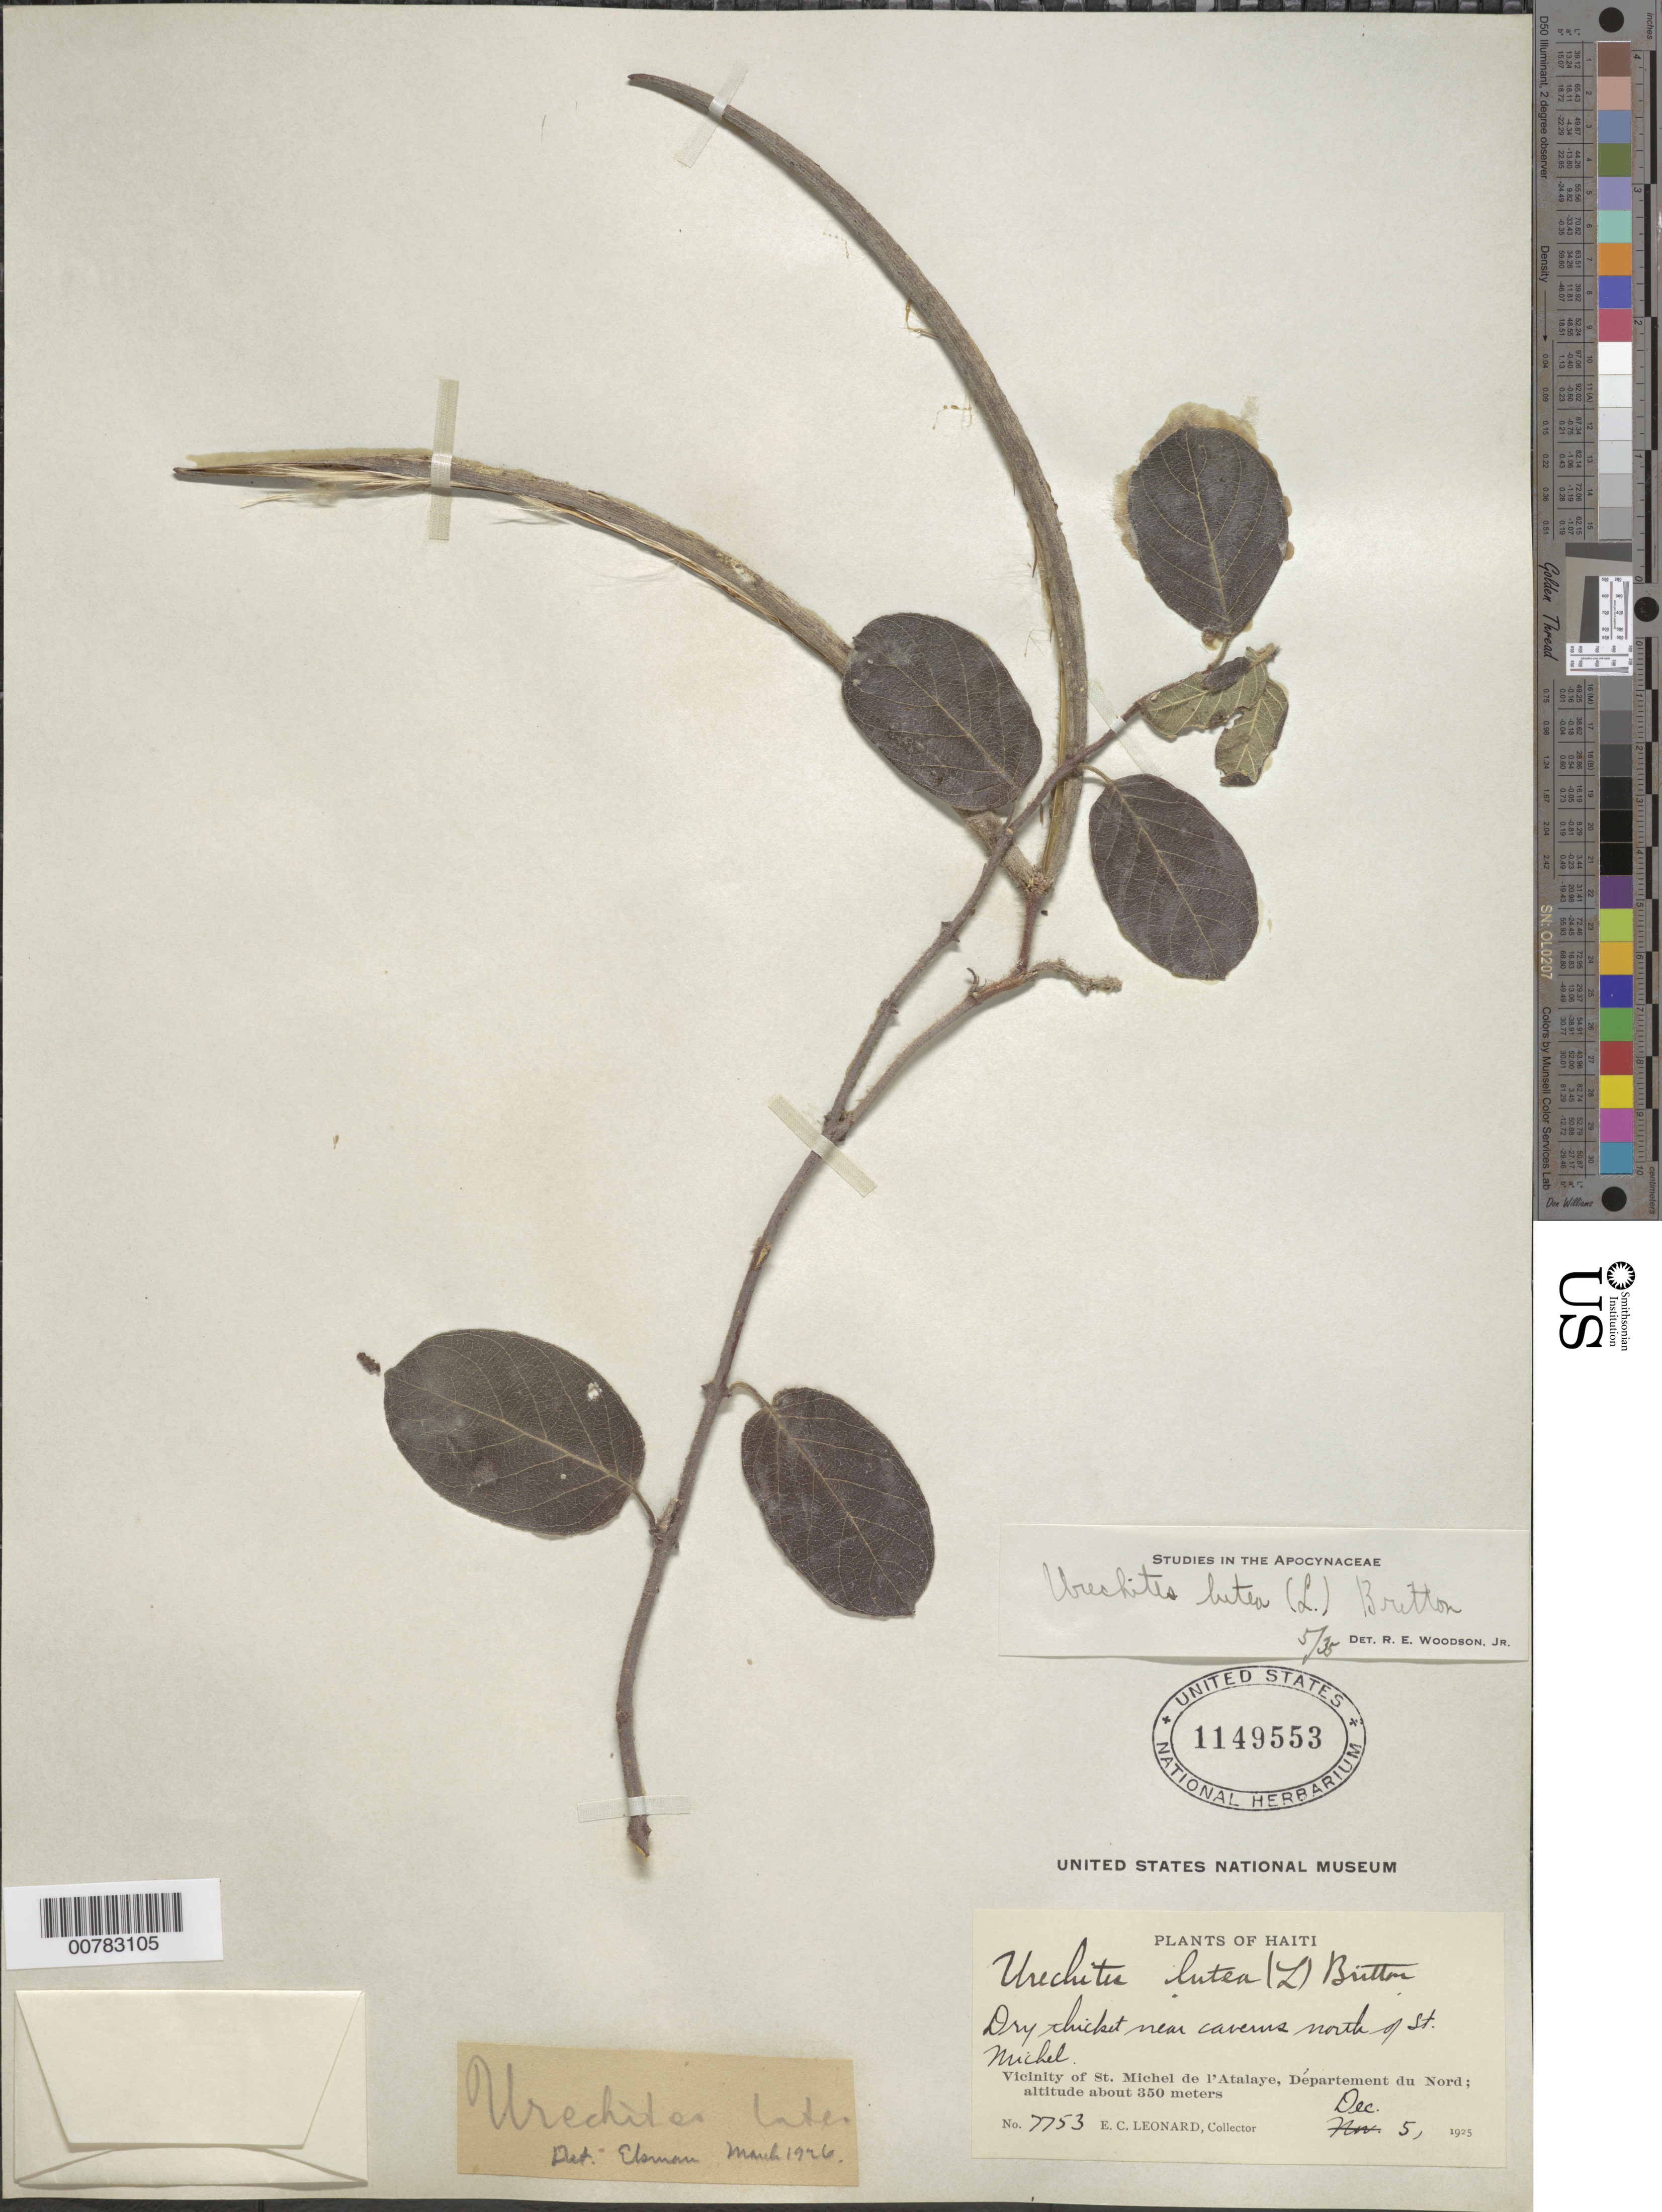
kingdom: Plantae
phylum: Tracheophyta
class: Magnoliopsida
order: Gentianales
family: Apocynaceae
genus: Pentalinon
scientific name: Pentalinon luteum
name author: (L.) B.F. Hansen & Wunderlin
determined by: Woodson, R. E., Jr.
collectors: E. C. Leonard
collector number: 7753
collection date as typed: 05 Dec 1925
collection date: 1925-12-05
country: Haiti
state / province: Nord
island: Hispaniola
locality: Vicinity of St. Michel de l'Atalaye, near caverns north of St. Michel.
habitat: Dry thicket.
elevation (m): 350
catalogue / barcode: US 1149553